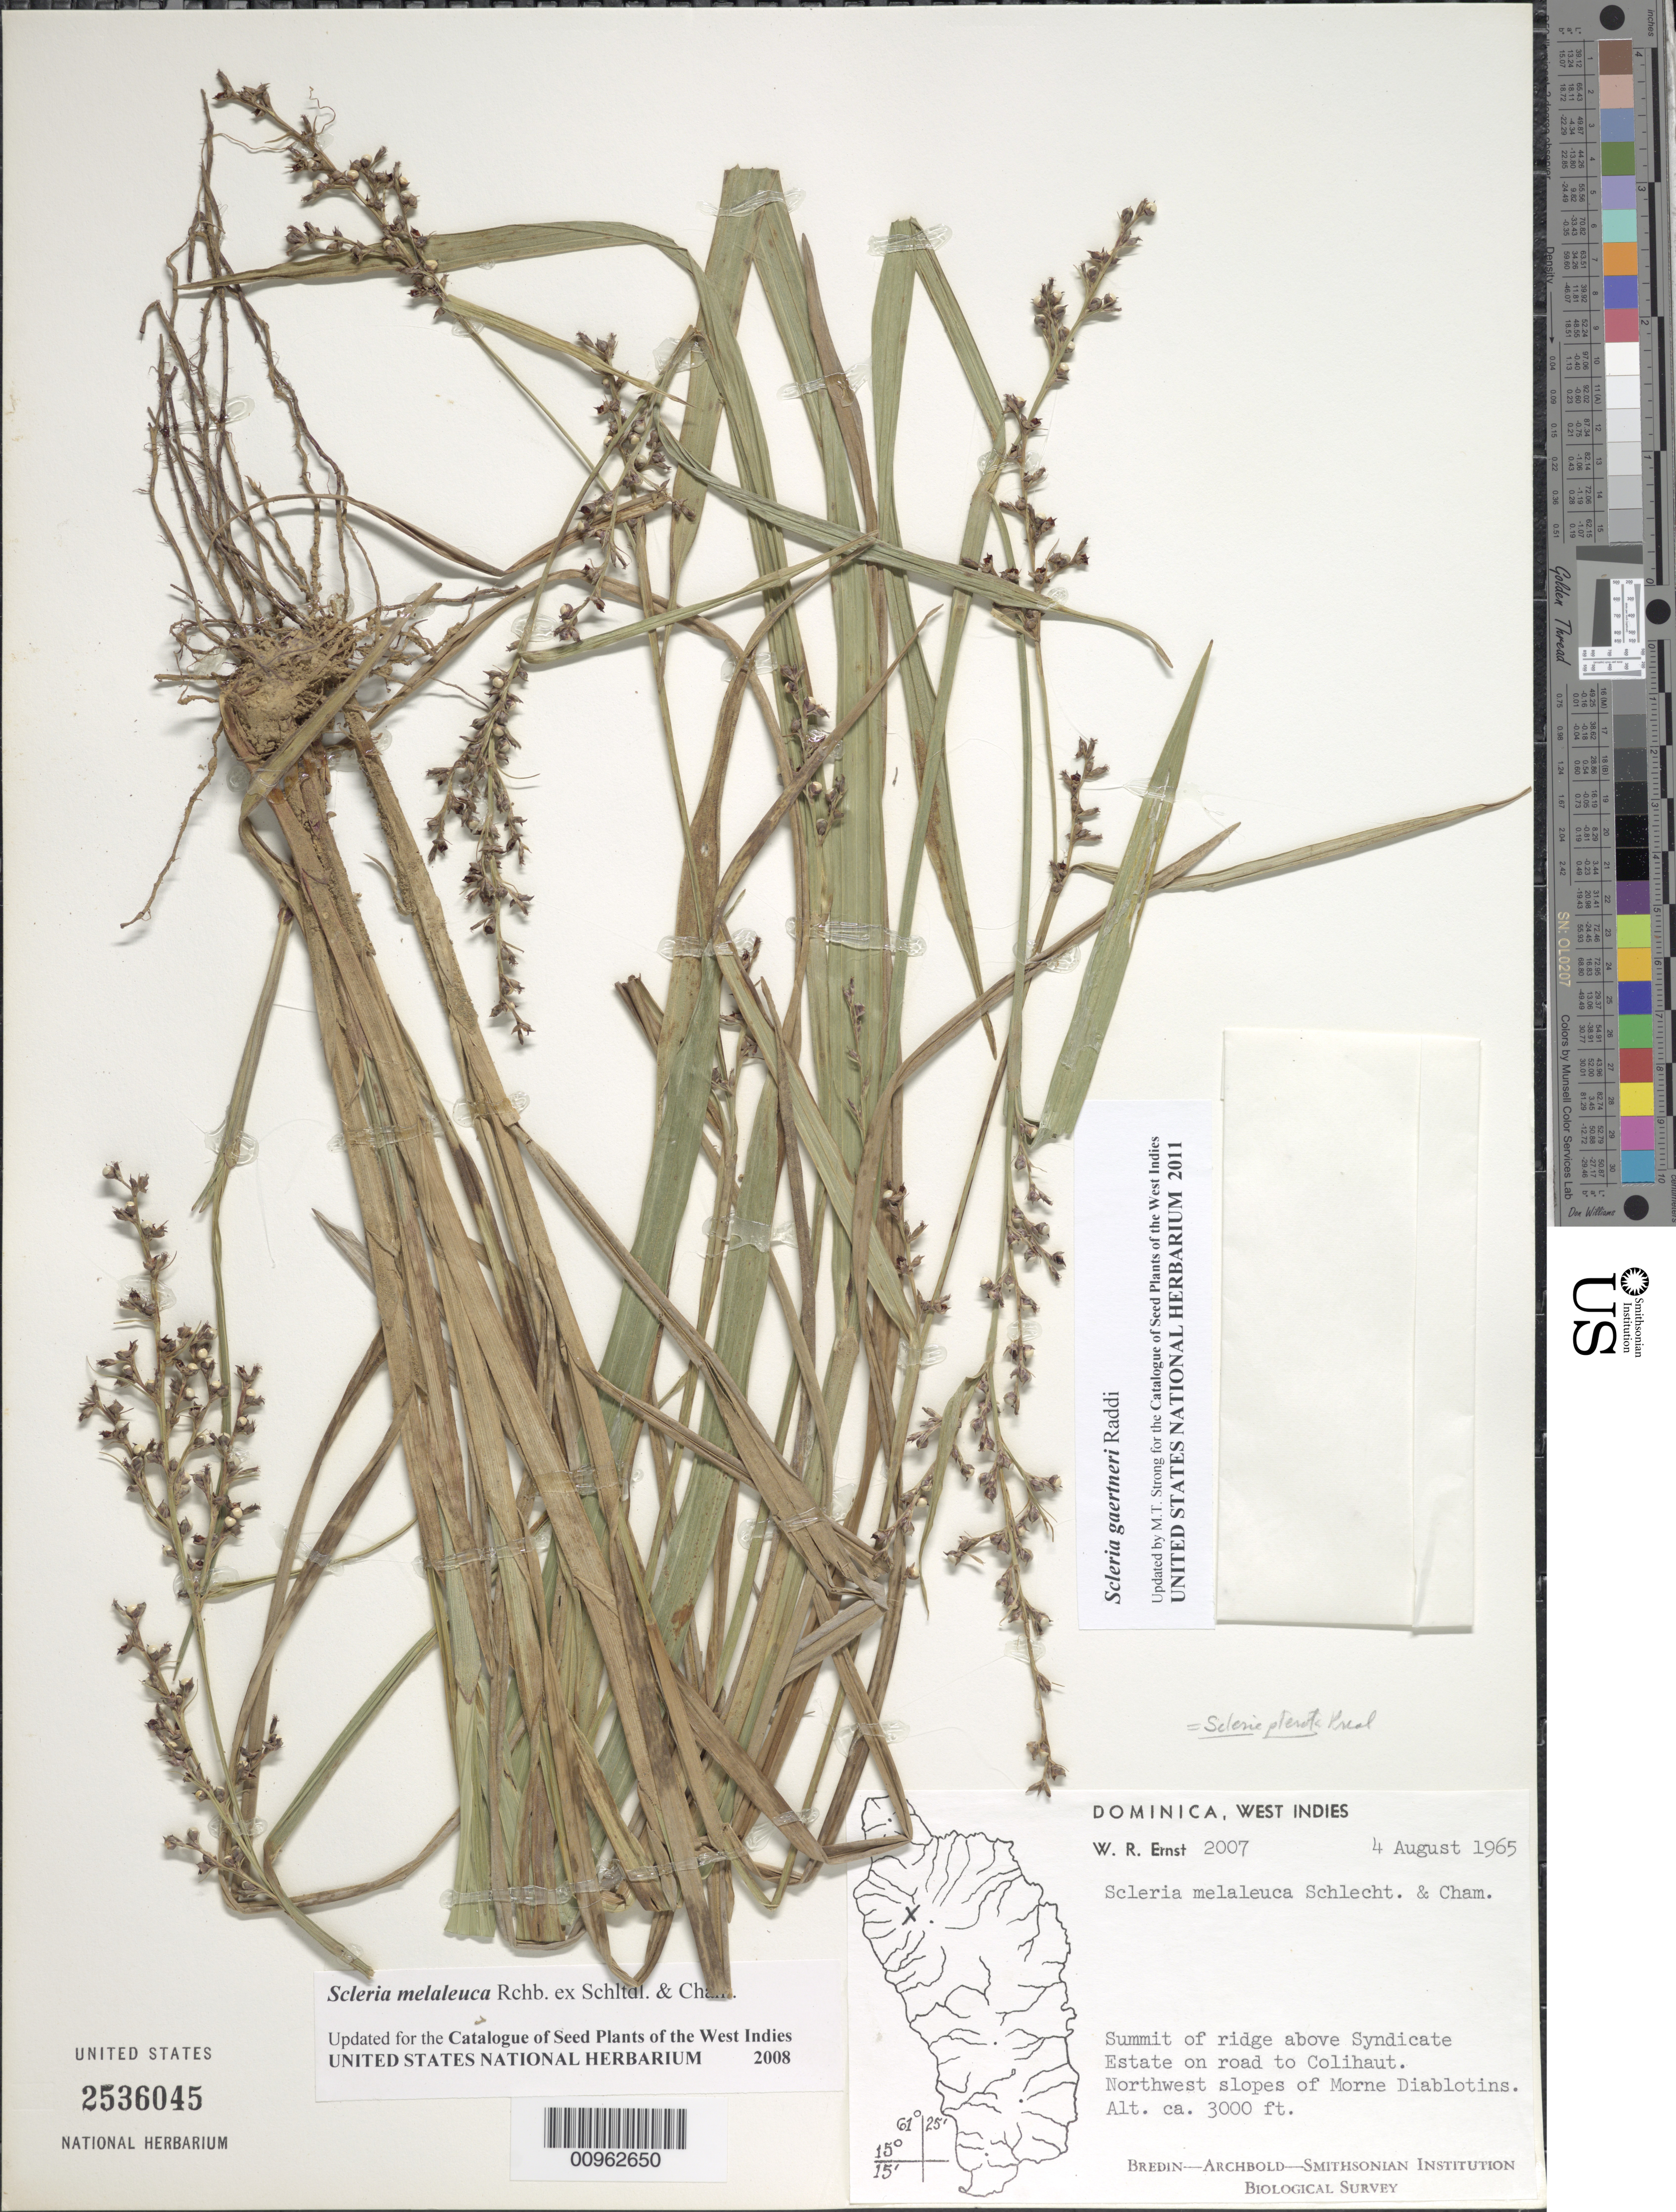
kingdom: Plantae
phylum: Tracheophyta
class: Liliopsida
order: Poales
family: Cyperaceae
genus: Scleria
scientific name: Scleria gaertneri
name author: Raddi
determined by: Strong, M. T., (US), Smithsonian Institution - National Museum of Natural History (UNITED STATES)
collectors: W. R. Ernst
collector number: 2007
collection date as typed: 04 Aug 1965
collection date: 1965-08-04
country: Dominica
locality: Summit of ridge above Syndicate Estate on road to Colihaut, northwest slopes of Morne Diablotins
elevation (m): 914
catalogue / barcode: US 2536045